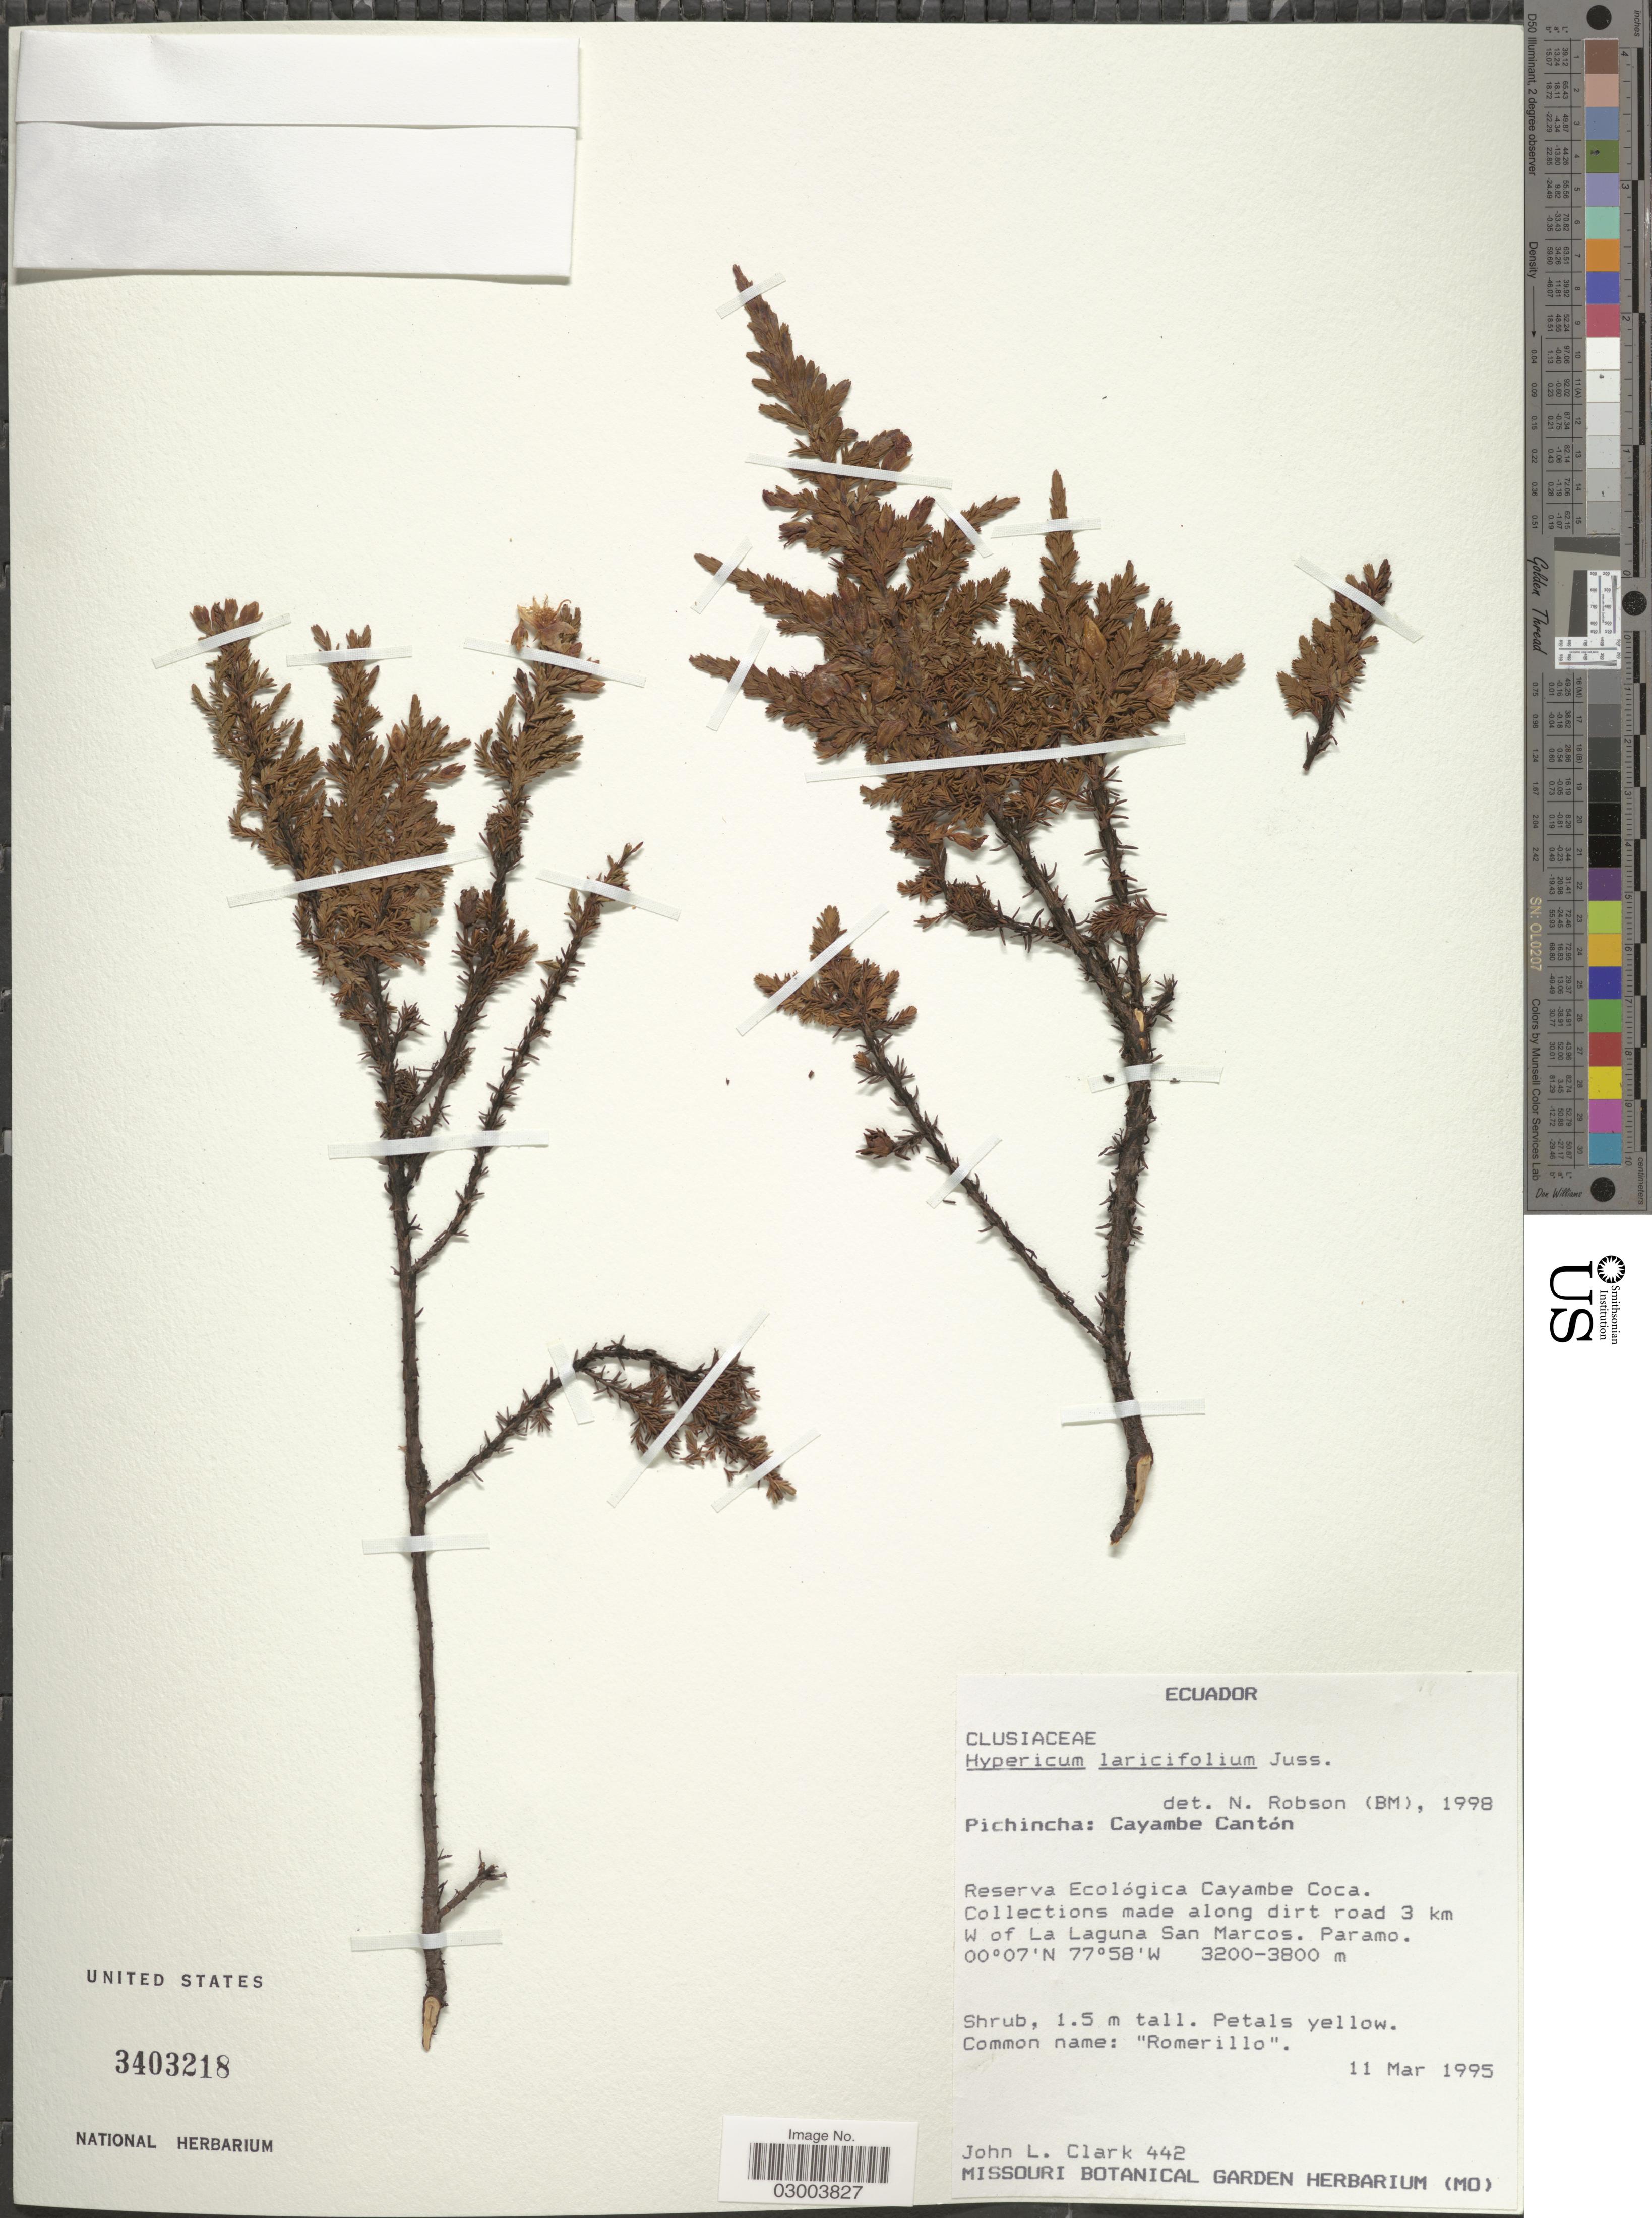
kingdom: Plantae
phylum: Tracheophyta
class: Magnoliopsida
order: Malpighiales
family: Hypericaceae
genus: Hypericum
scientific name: Hypericum laricifolium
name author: Juss.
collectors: J. L. Clark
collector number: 442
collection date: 1995-03-11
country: Ecuador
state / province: Pichincha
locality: Cayambe Cantón, Reserva Ecológica Cayambe Coca, along dirt road 3 km W of La Laguna San Marcos.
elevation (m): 3200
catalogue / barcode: US 3403218